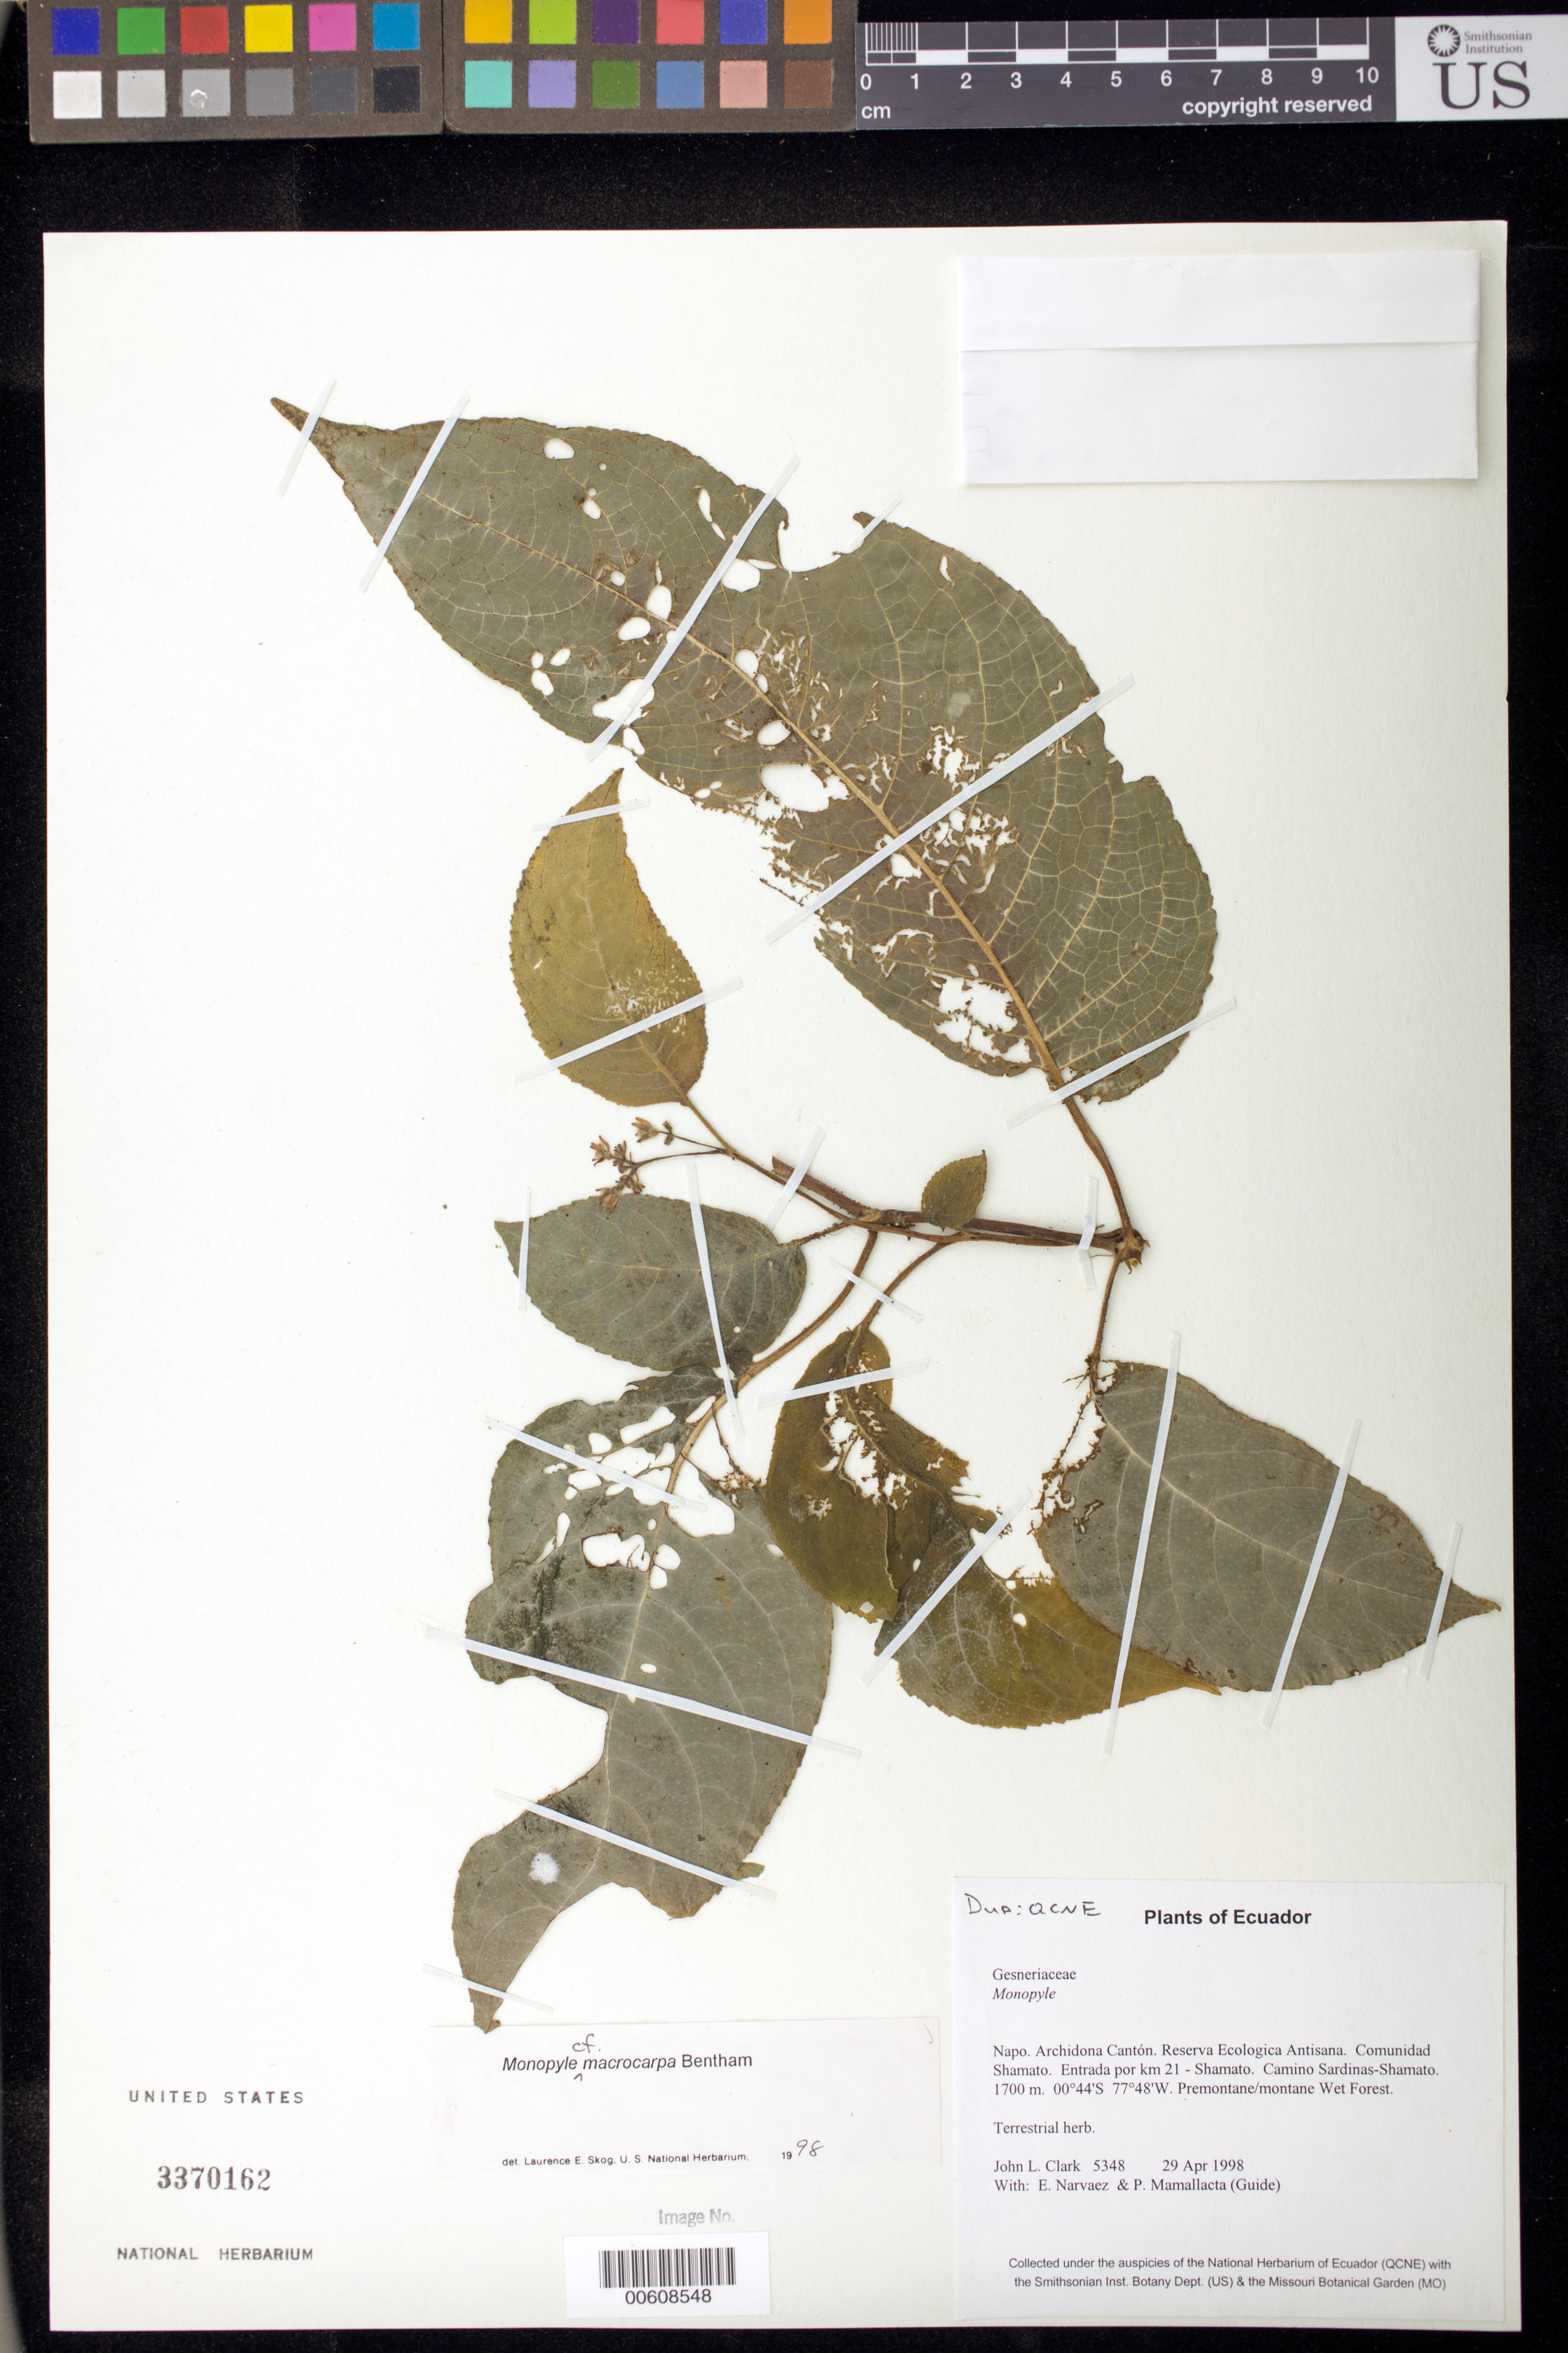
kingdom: Plantae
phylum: Tracheophyta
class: Magnoliopsida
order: Lamiales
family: Gesneriaceae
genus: Monopyle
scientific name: Monopyle macrocarpa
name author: Benth.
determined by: Skog, Laurence E.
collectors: J. L. Clark, E. Narváez & P. Mamallacta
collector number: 5348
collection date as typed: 29 Apr 1998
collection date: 1998-04-29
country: Ecuador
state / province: Napo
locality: Archidona Cantón. Reserva Ecologica Antisana. Comunidad Shamato. Entrada por km 21 - Shamato. Camino Sardinas-Shamato.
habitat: Premontane/montane Wet Forest.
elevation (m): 1700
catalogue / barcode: US 3370162